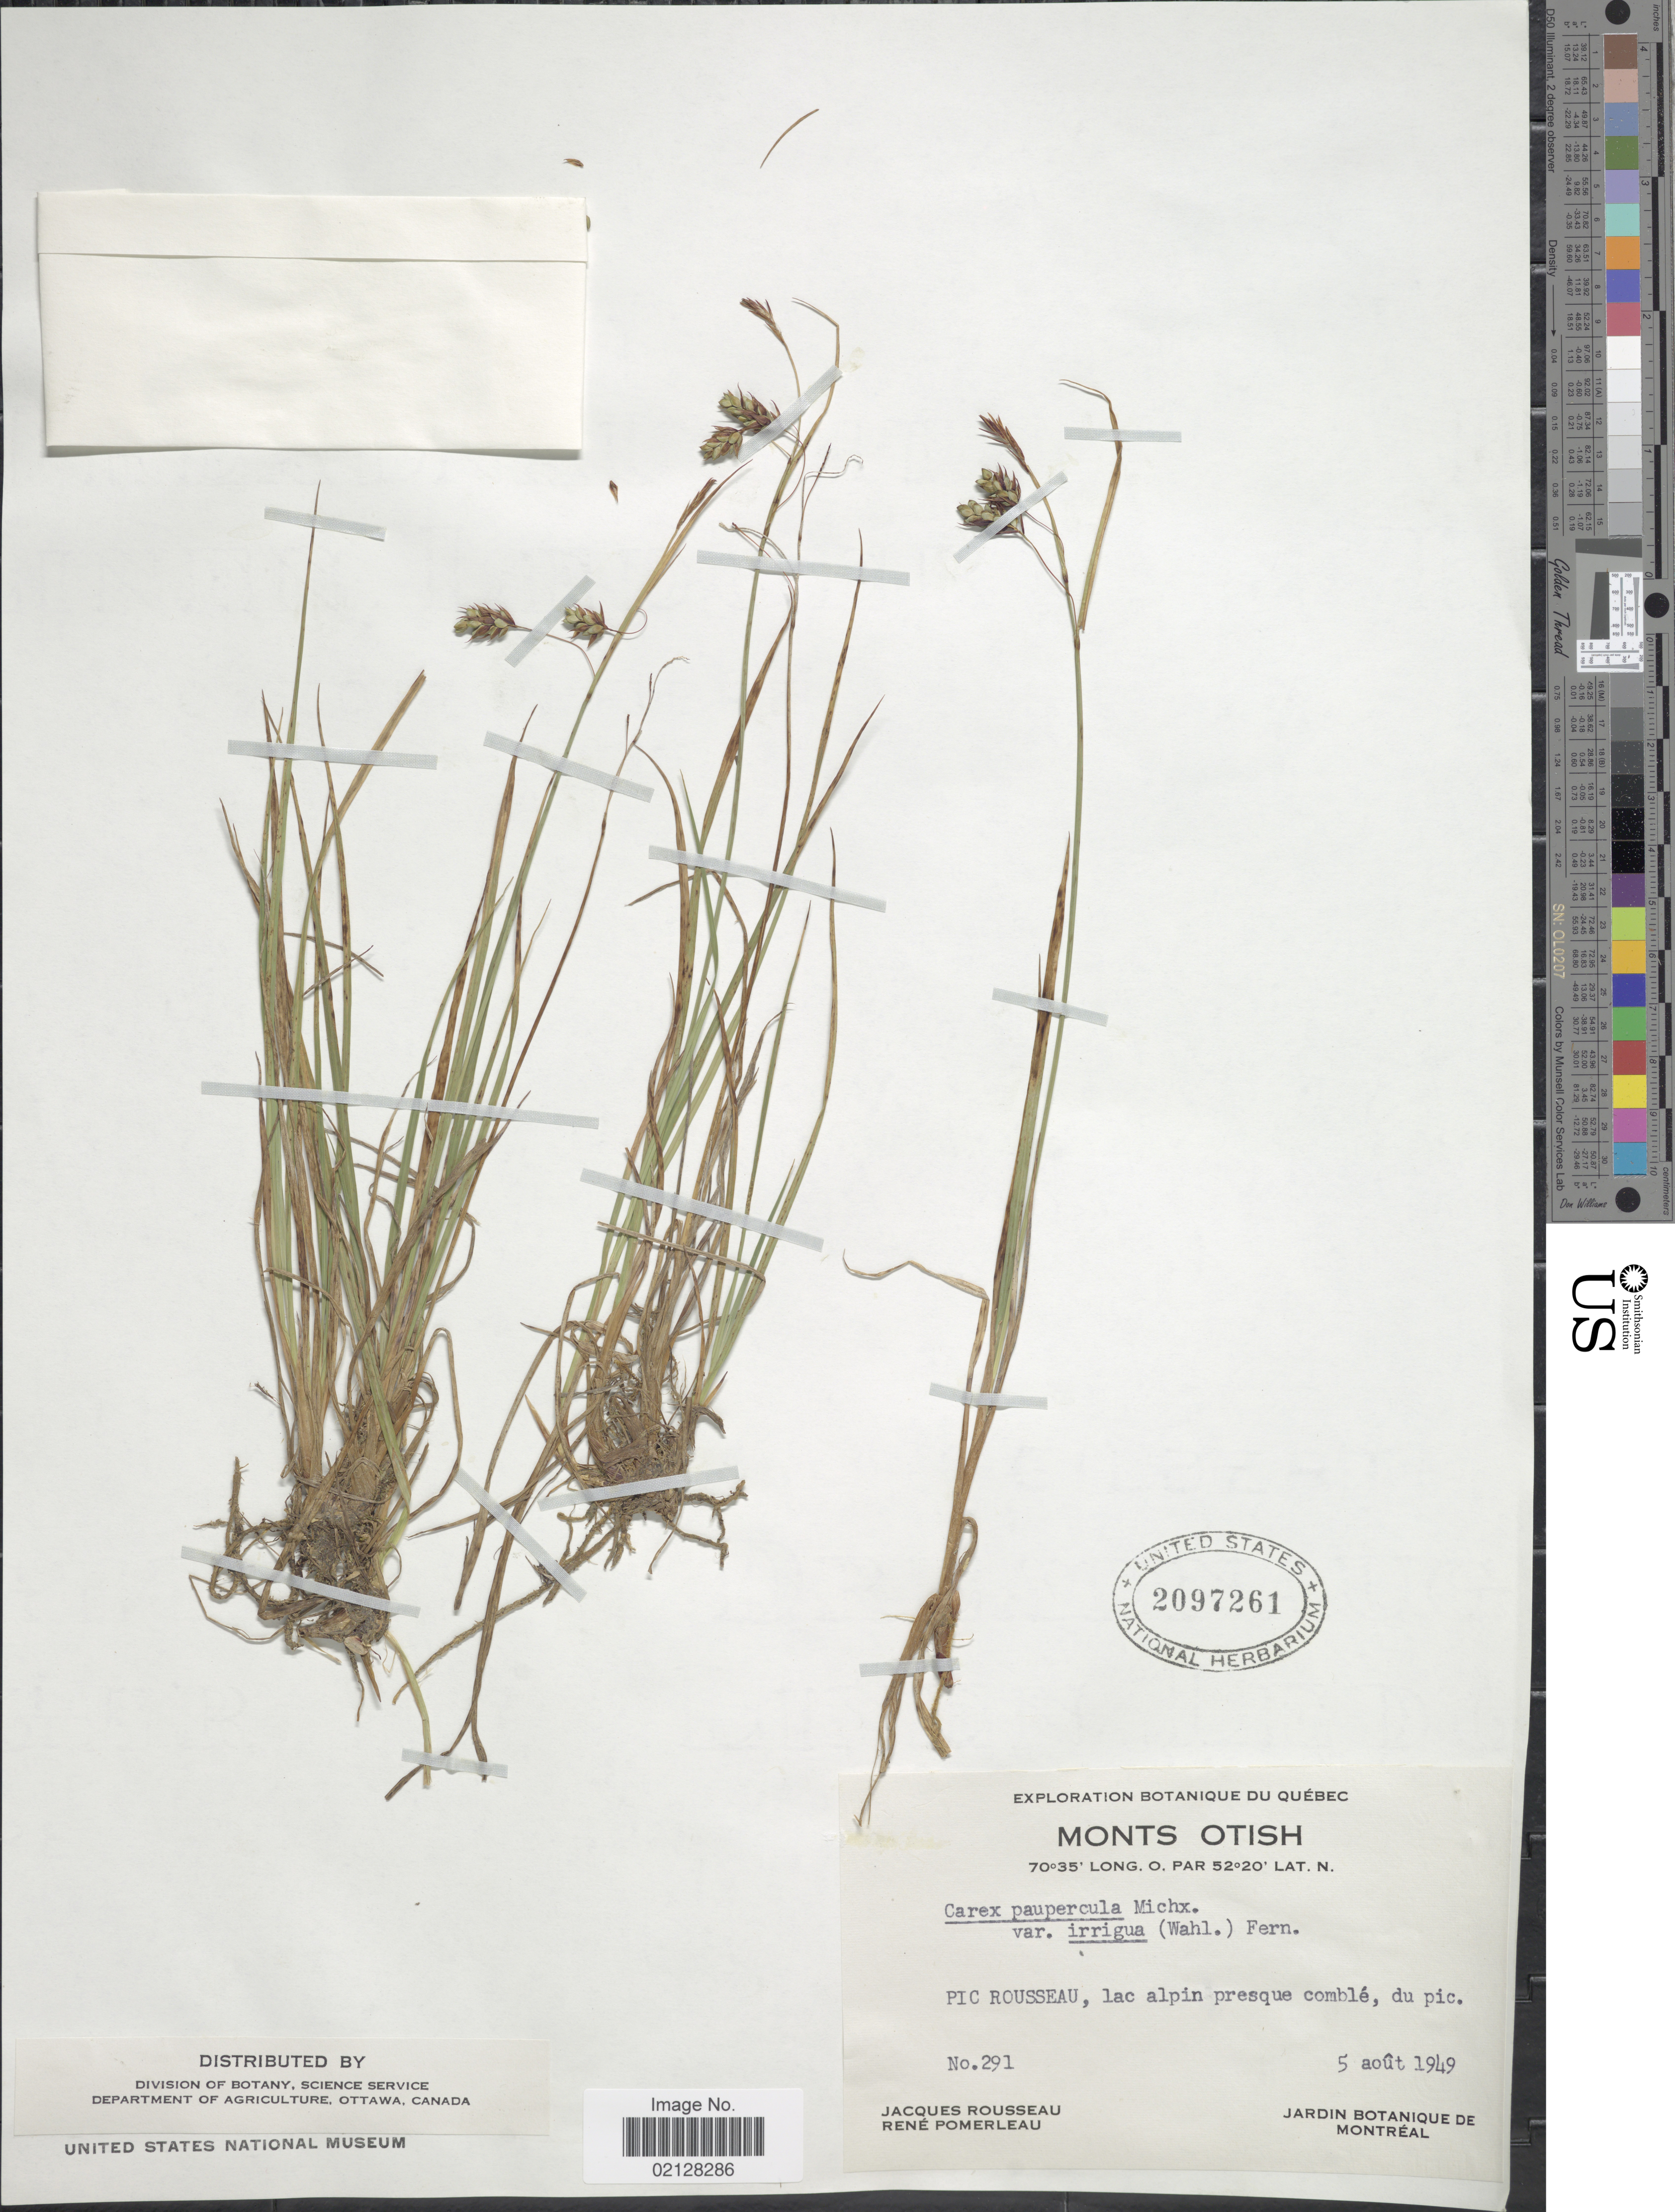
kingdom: Plantae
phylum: Tracheophyta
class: Liliopsida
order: Poales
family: Cyperaceae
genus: Carex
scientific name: Carex magellanica subsp. irrigua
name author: (Wahlenb.) Hiitonen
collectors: J. Rousseau & R. Pomerleau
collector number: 291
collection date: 1949-08-05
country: Canada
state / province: Quebec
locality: Monts Otish. Pic Rousseau, lac alpin presque comble, du pic.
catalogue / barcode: US 2097261